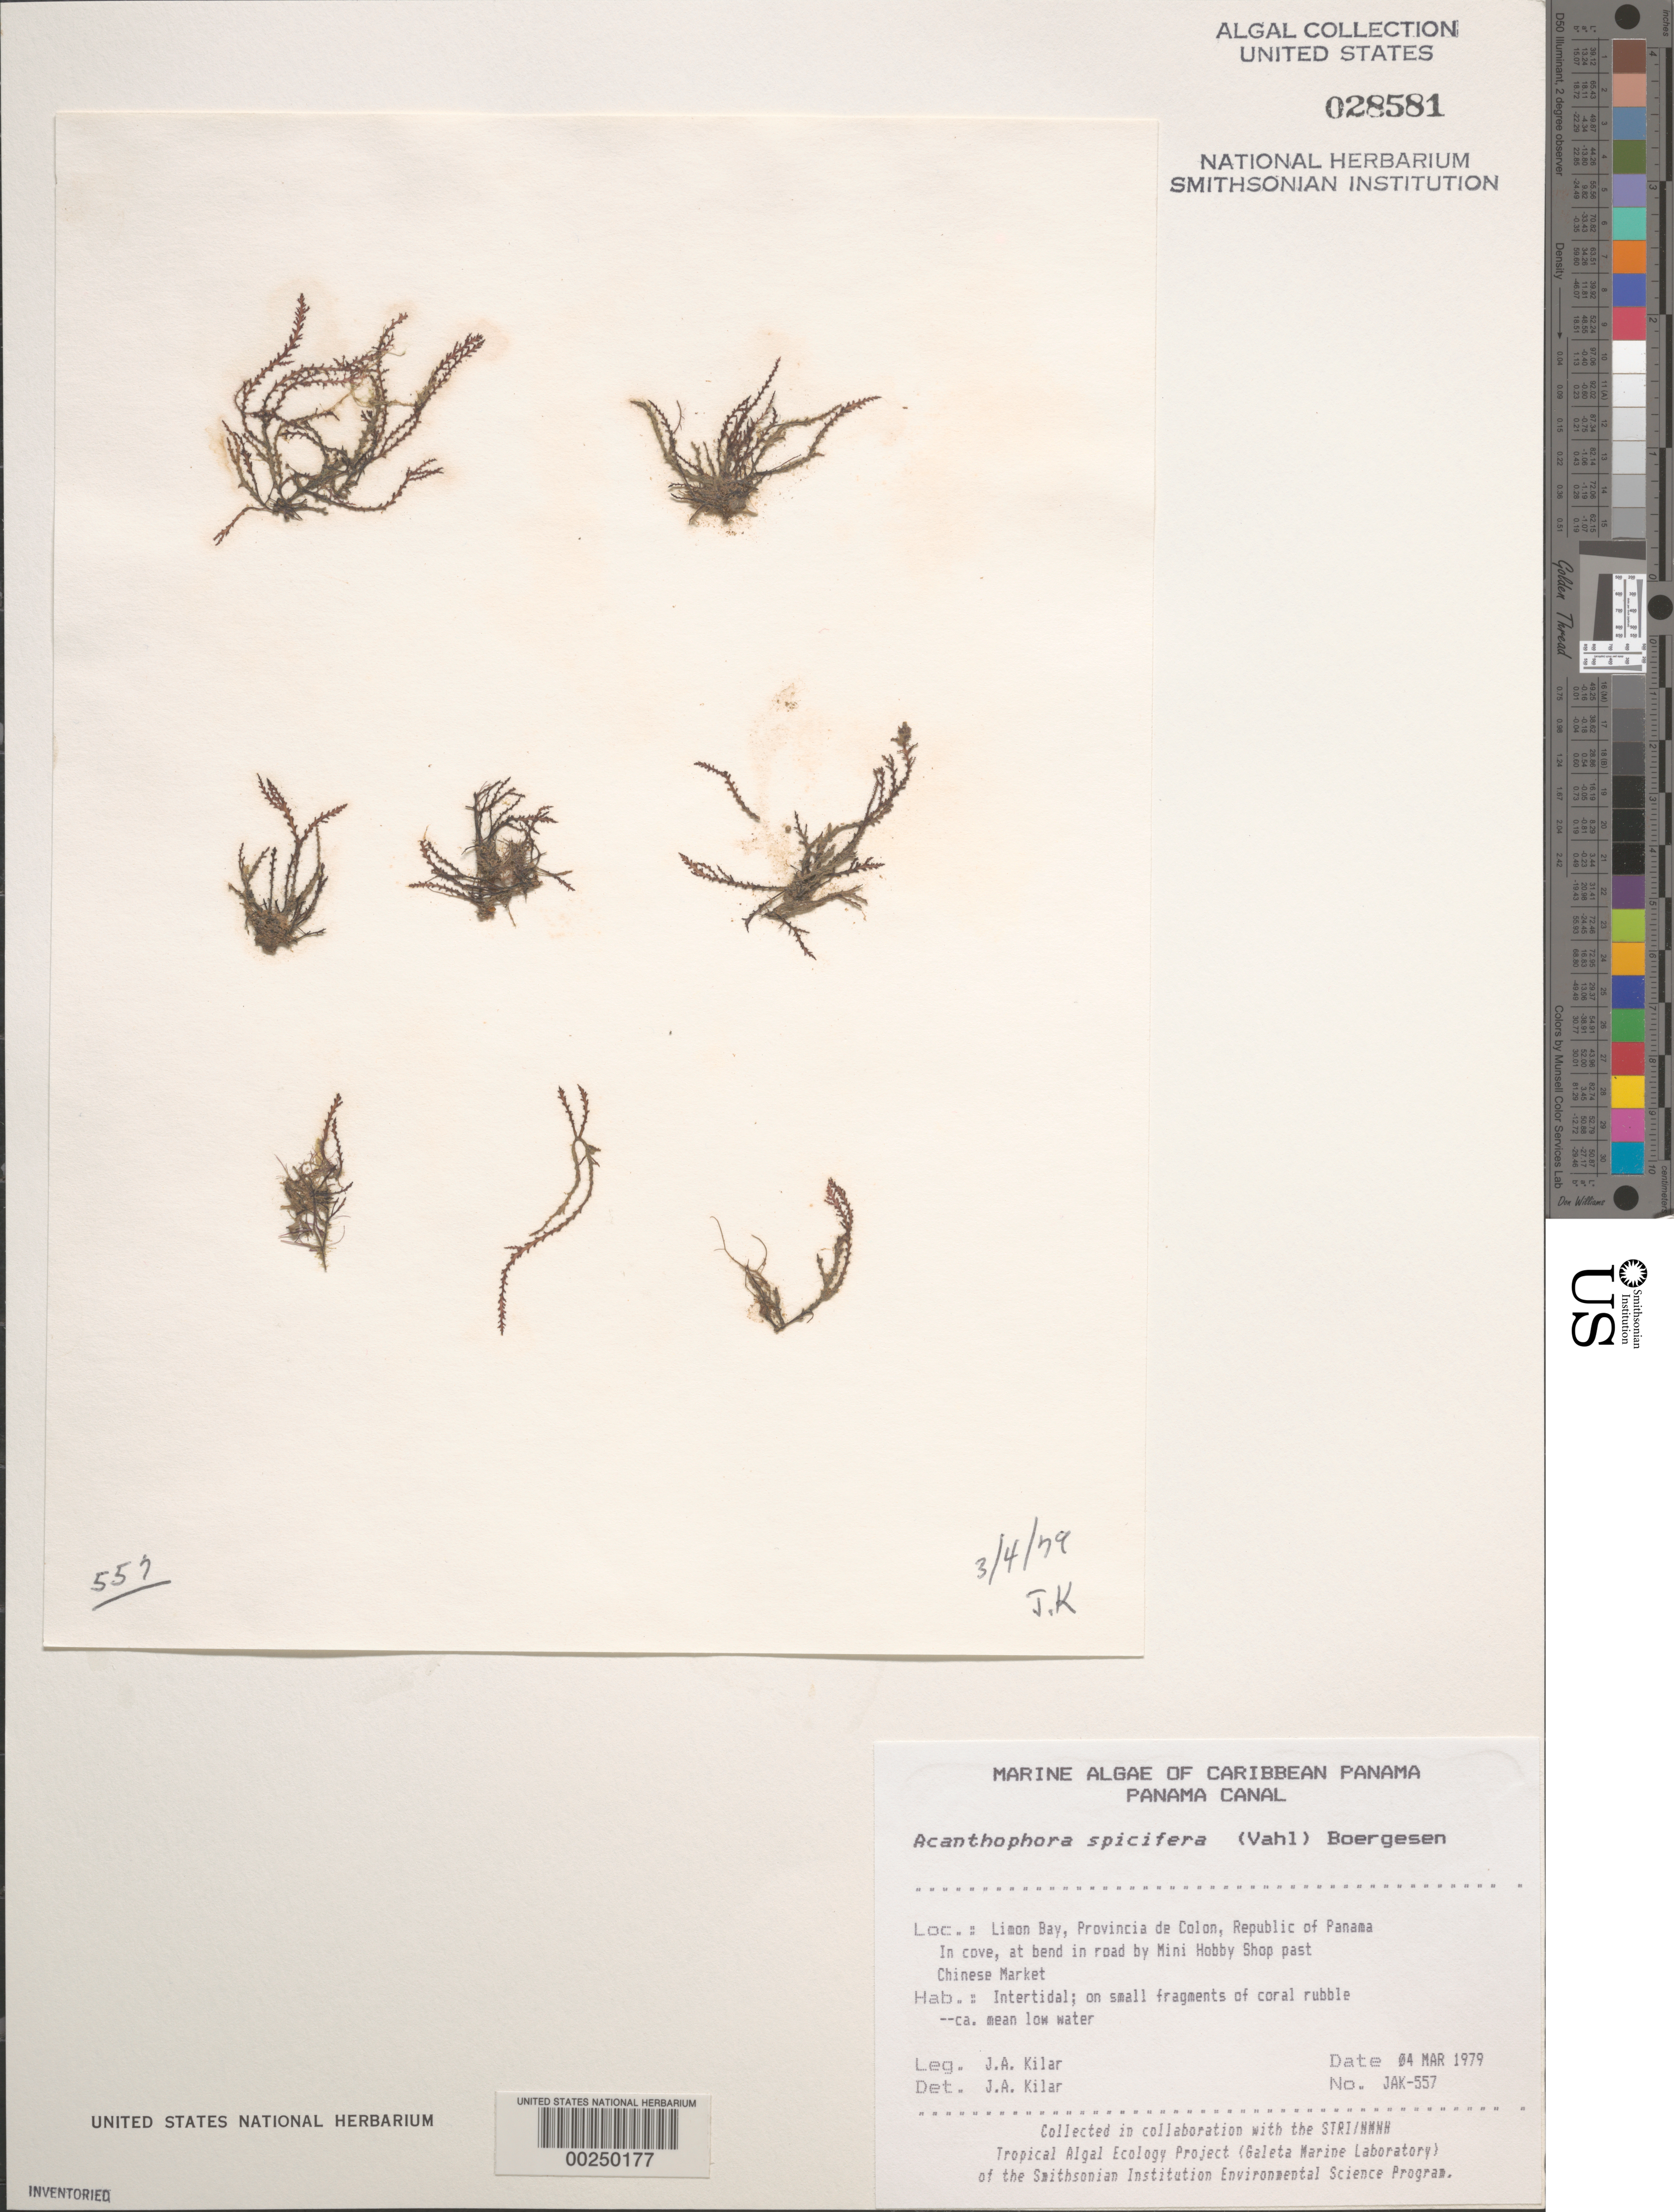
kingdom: Plantae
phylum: Rhodophyta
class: Florideophyceae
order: Ceramiales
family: Rhodomelaceae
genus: Acanthophora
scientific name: Acanthophora spicifera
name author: (Vahl) Børgesen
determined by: Kilar, J. A.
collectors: J. A. Kilar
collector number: JAK-557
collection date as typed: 04 Mar 1979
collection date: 1979-03-04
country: Panama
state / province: Colón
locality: Limon Bay, Panama Canal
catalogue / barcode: US 28581